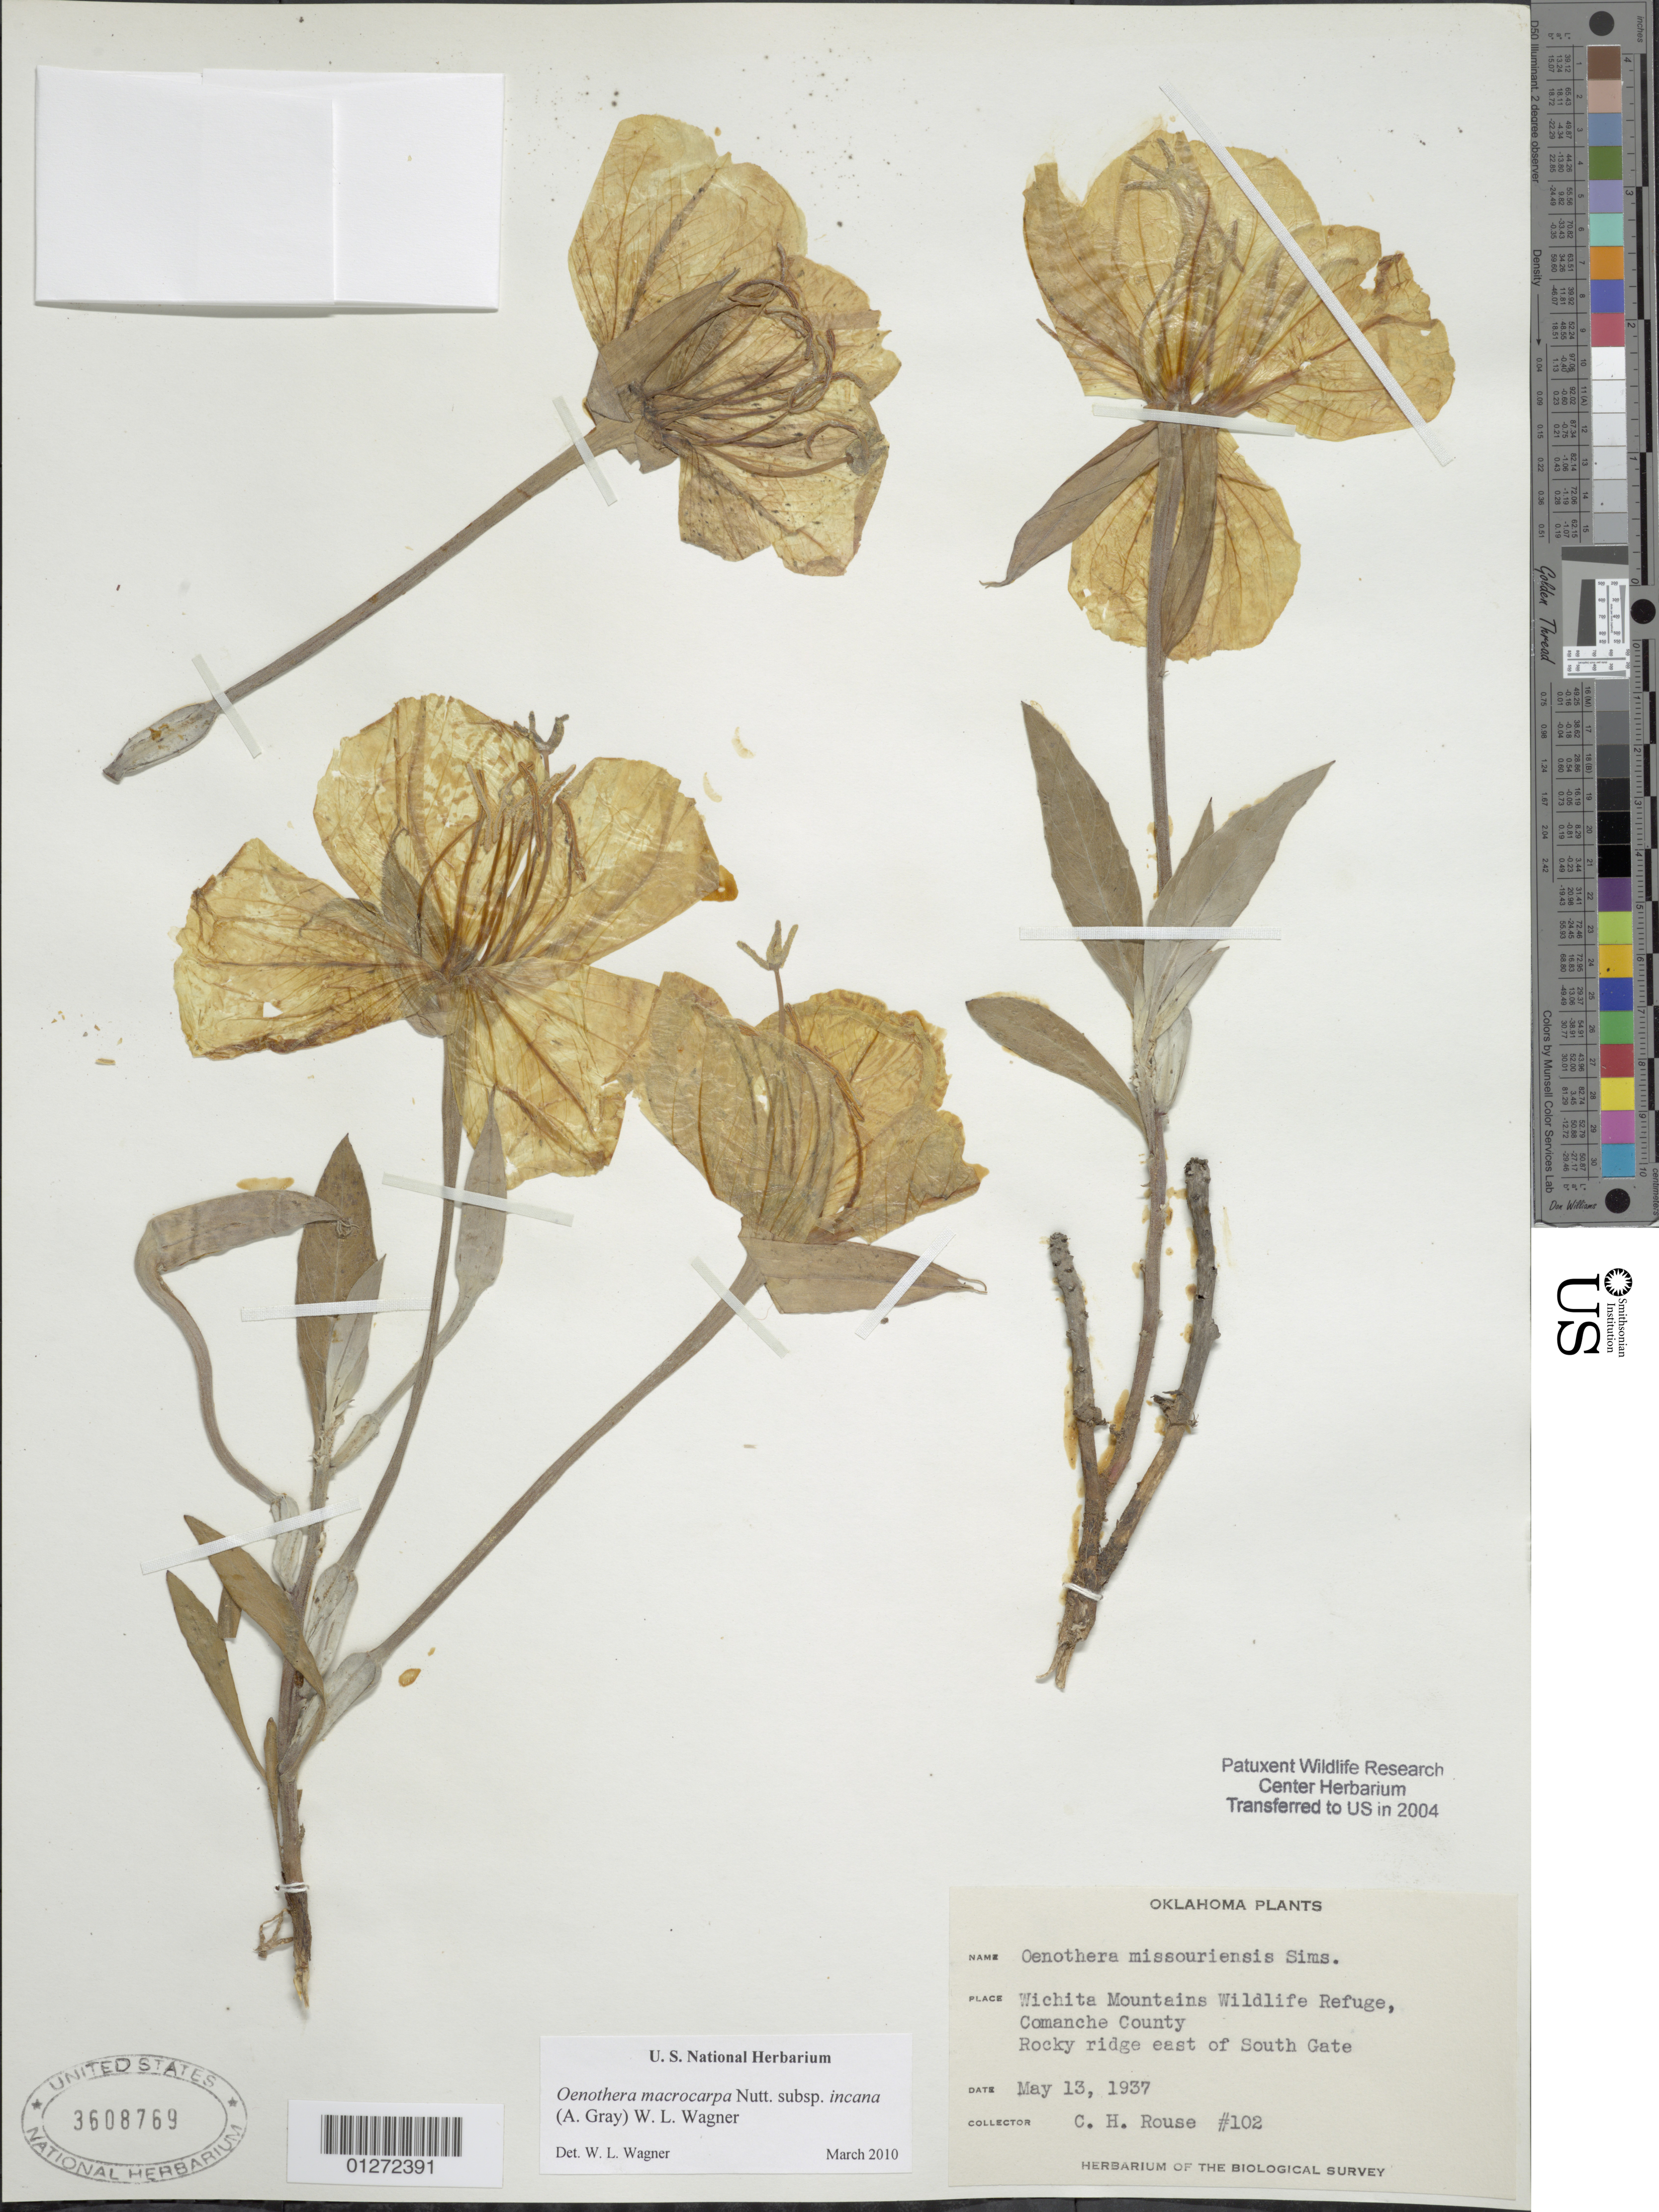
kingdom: Plantae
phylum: Tracheophyta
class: Magnoliopsida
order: Myrtales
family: Onagraceae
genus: Oenothera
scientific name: Oenothera macrocarpa subsp. incana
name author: (A. Gray) W.L. Wagner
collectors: C. Rouse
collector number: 102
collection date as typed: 13 May 1937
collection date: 1937-05-13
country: United States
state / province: Oklahoma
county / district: Comanche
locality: Wichita Mountains Wildlife Refuge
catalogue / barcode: US 3608769